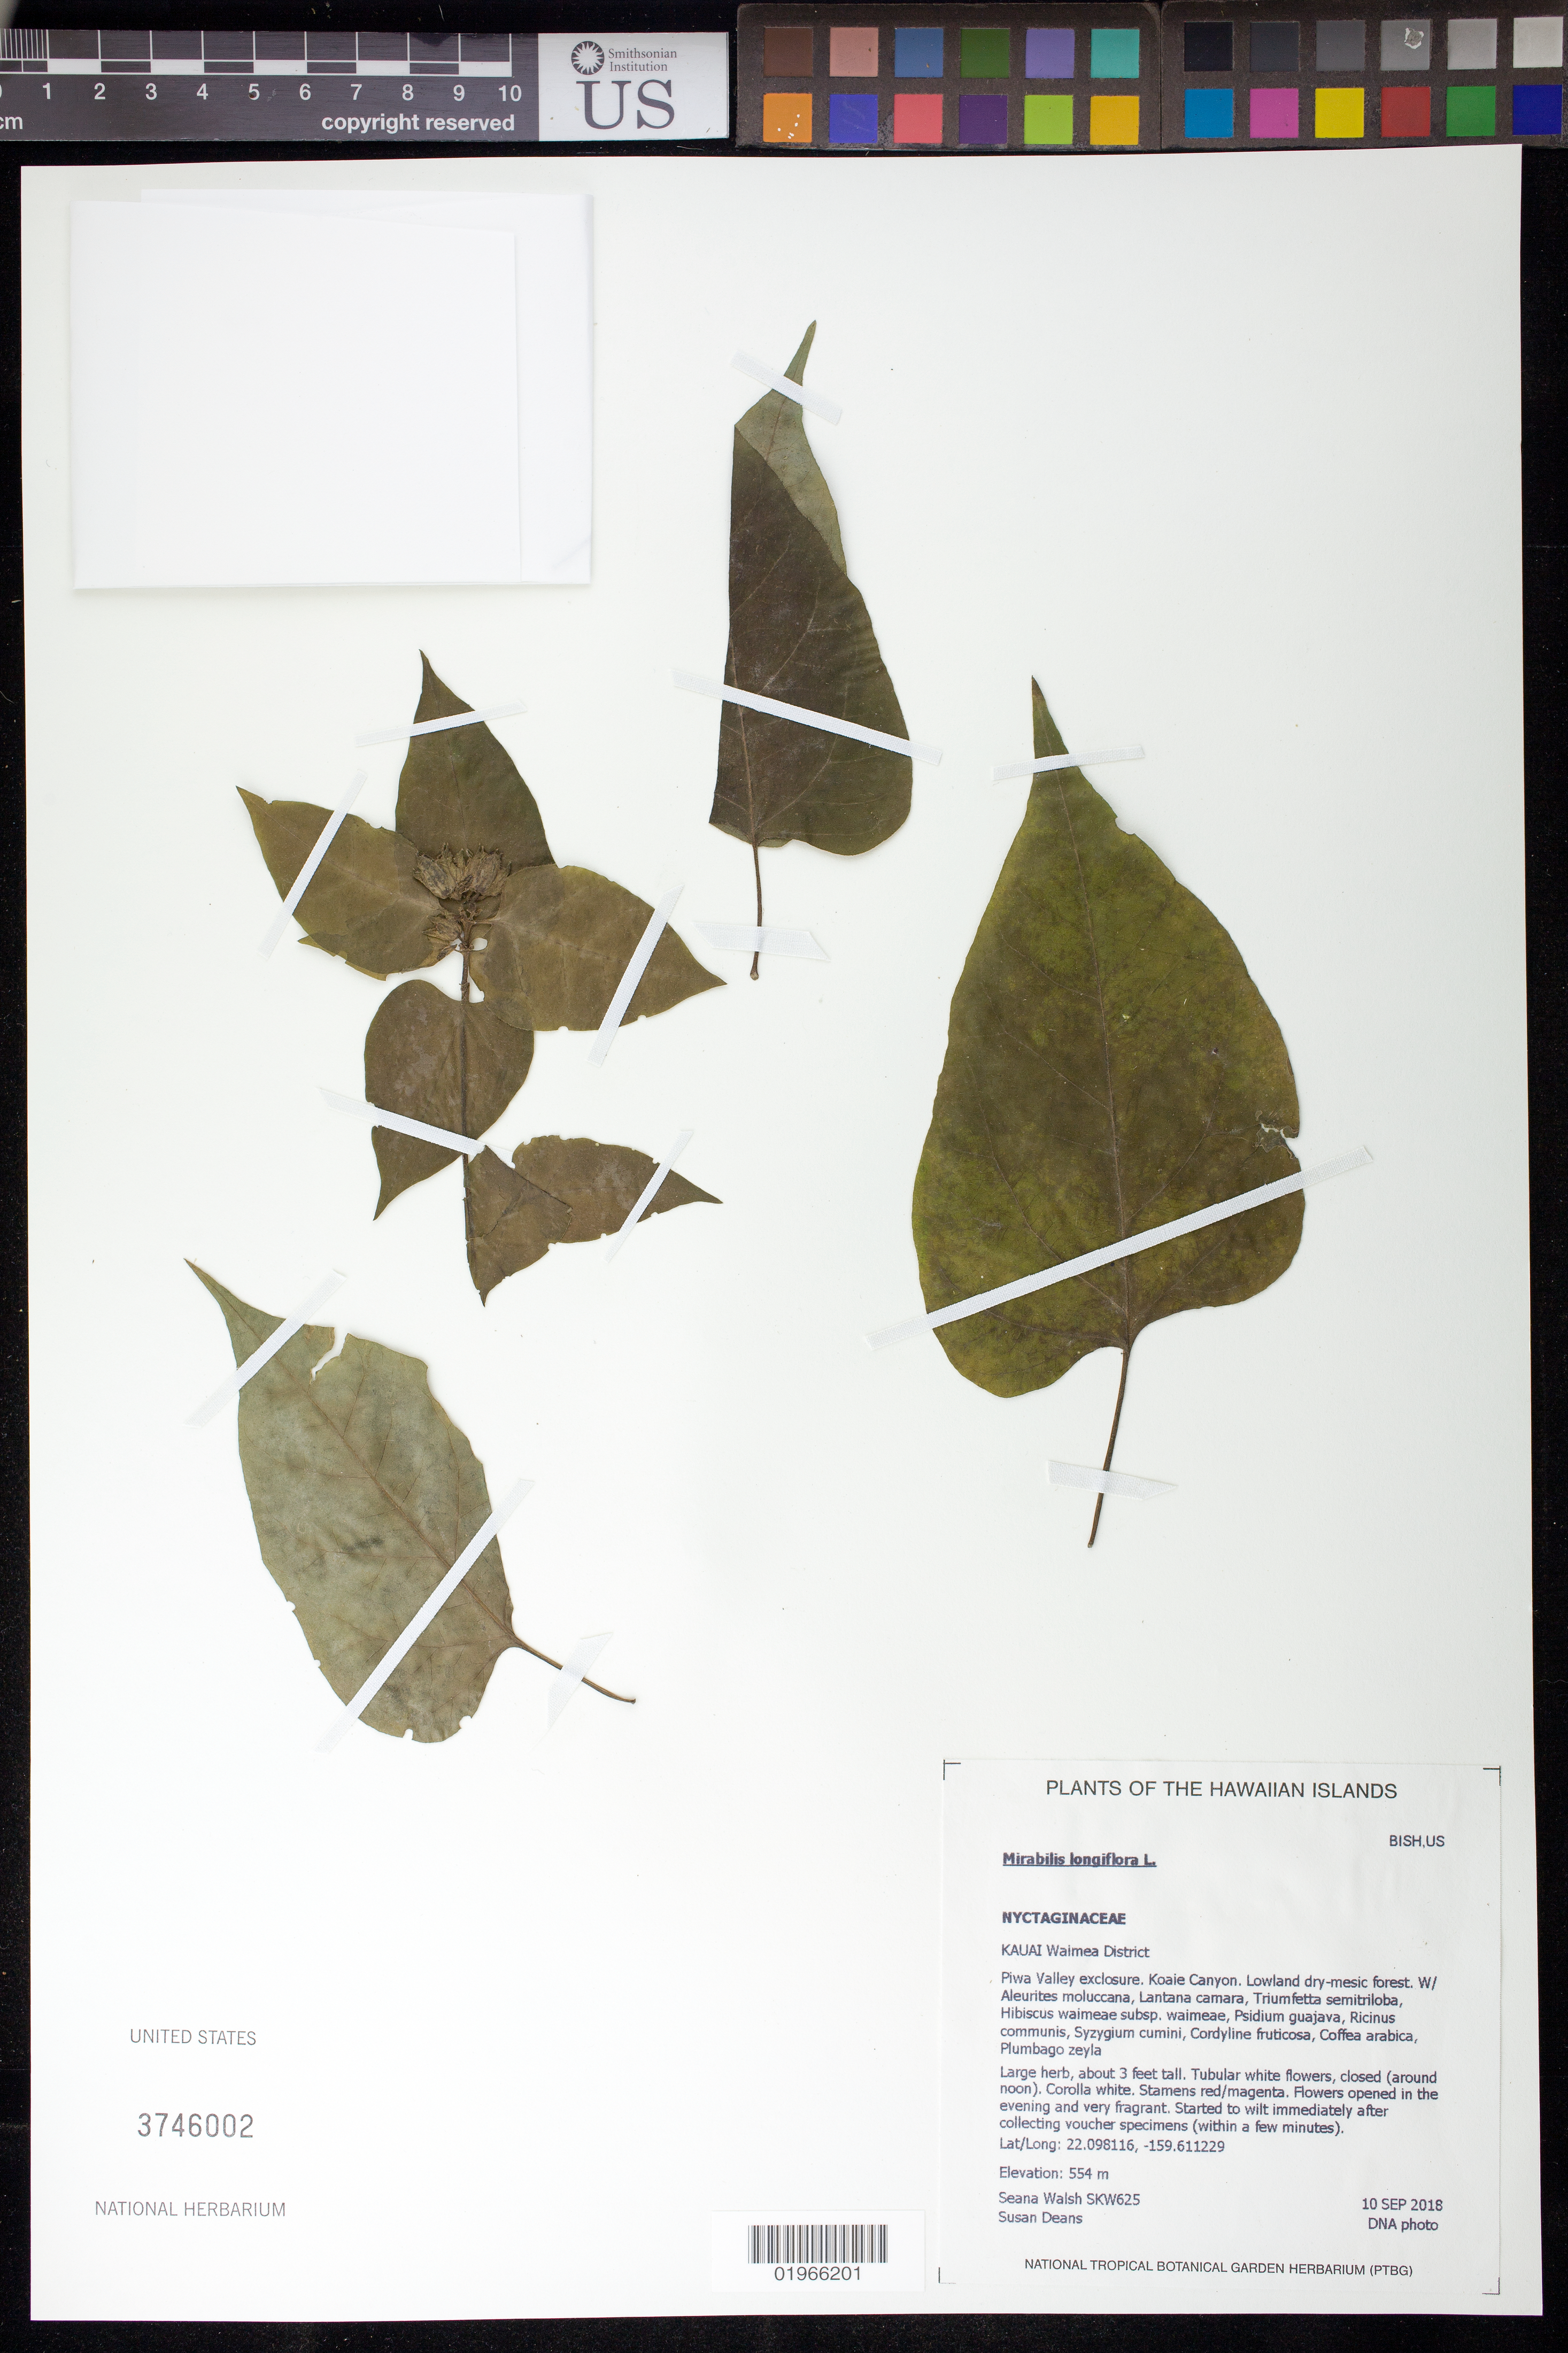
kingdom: Plantae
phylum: Tracheophyta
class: Magnoliopsida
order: Caryophyllales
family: Nyctaginaceae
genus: Mirabilis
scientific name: Mirabilis jalapa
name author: L.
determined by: Wood, Kenneth R.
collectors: S. Walsh & S. Deans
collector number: SKW625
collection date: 2018-09-10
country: United States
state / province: Hawaii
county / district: Kauai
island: Kaua'i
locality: Waimea District, Piwa Valley exclosure. Koaie Canyon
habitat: Lowland dry-mesic forest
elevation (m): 554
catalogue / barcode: US 3746002